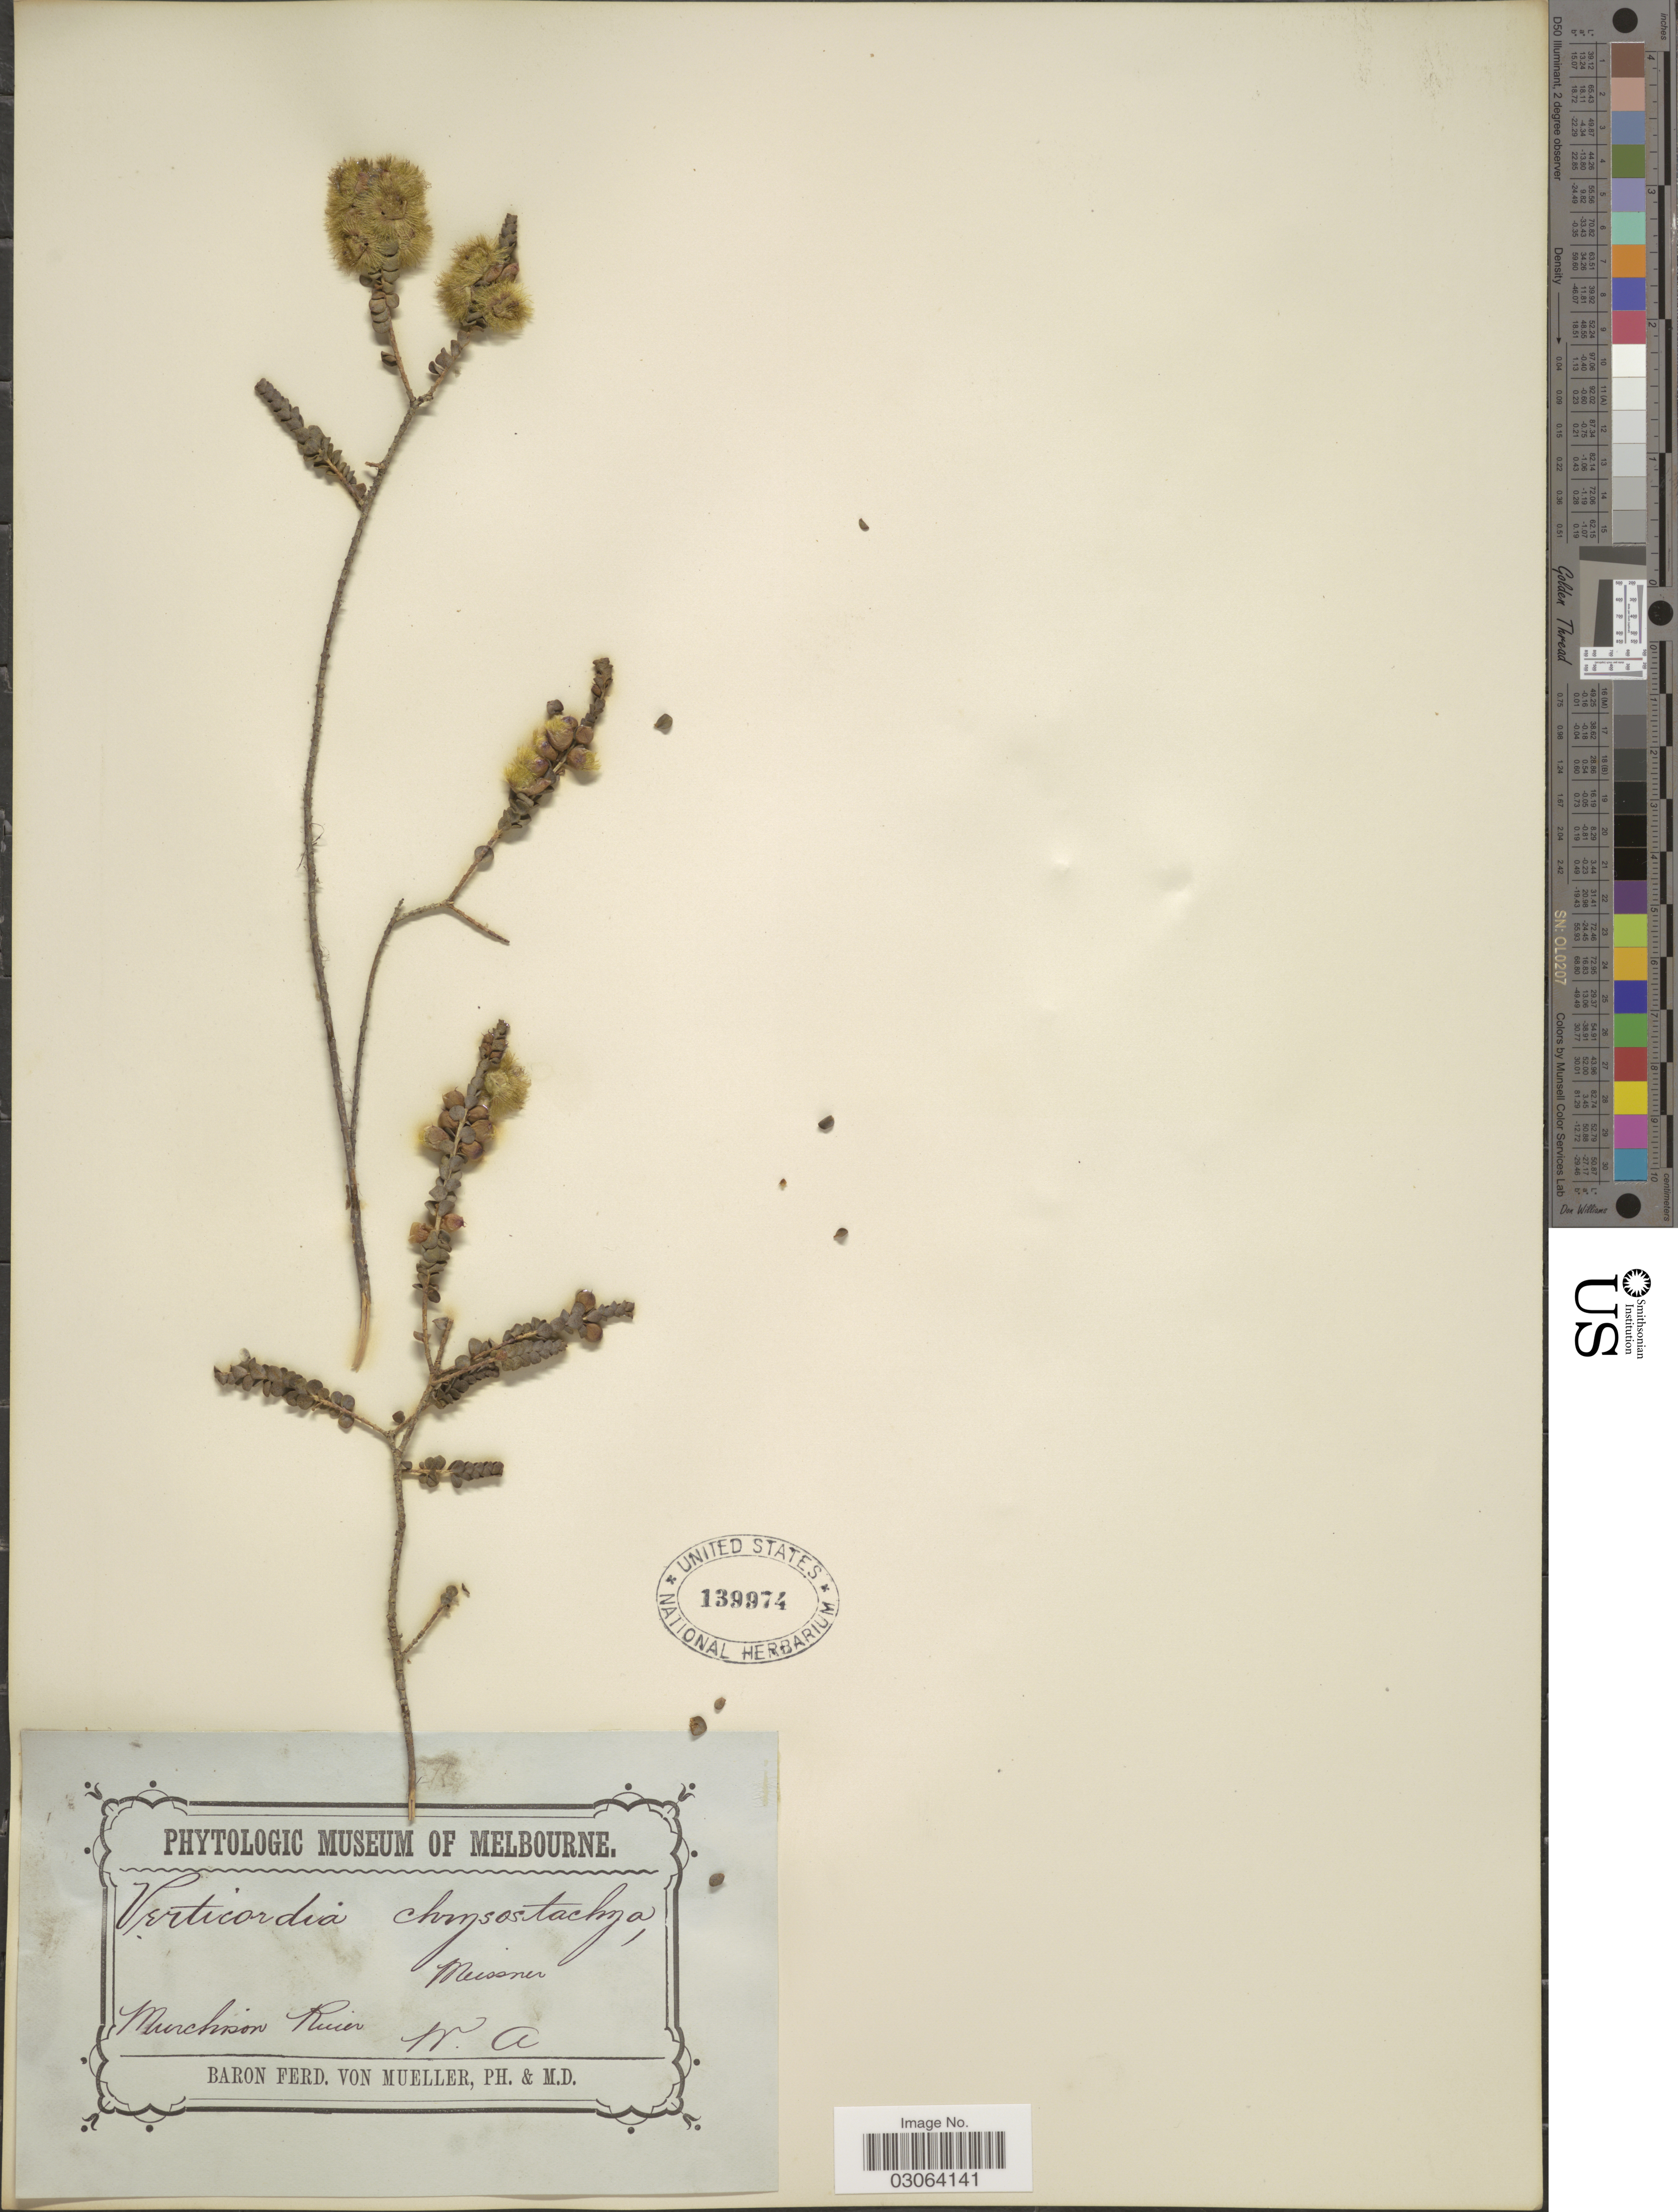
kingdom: Plantae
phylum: Tracheophyta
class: Magnoliopsida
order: Myrtales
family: Myrtaceae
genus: Verticordia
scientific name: Verticordia chrysostachys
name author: Meisn.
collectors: F. Mueller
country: Australia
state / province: Western Australia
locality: Murchison River.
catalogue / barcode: US 139974